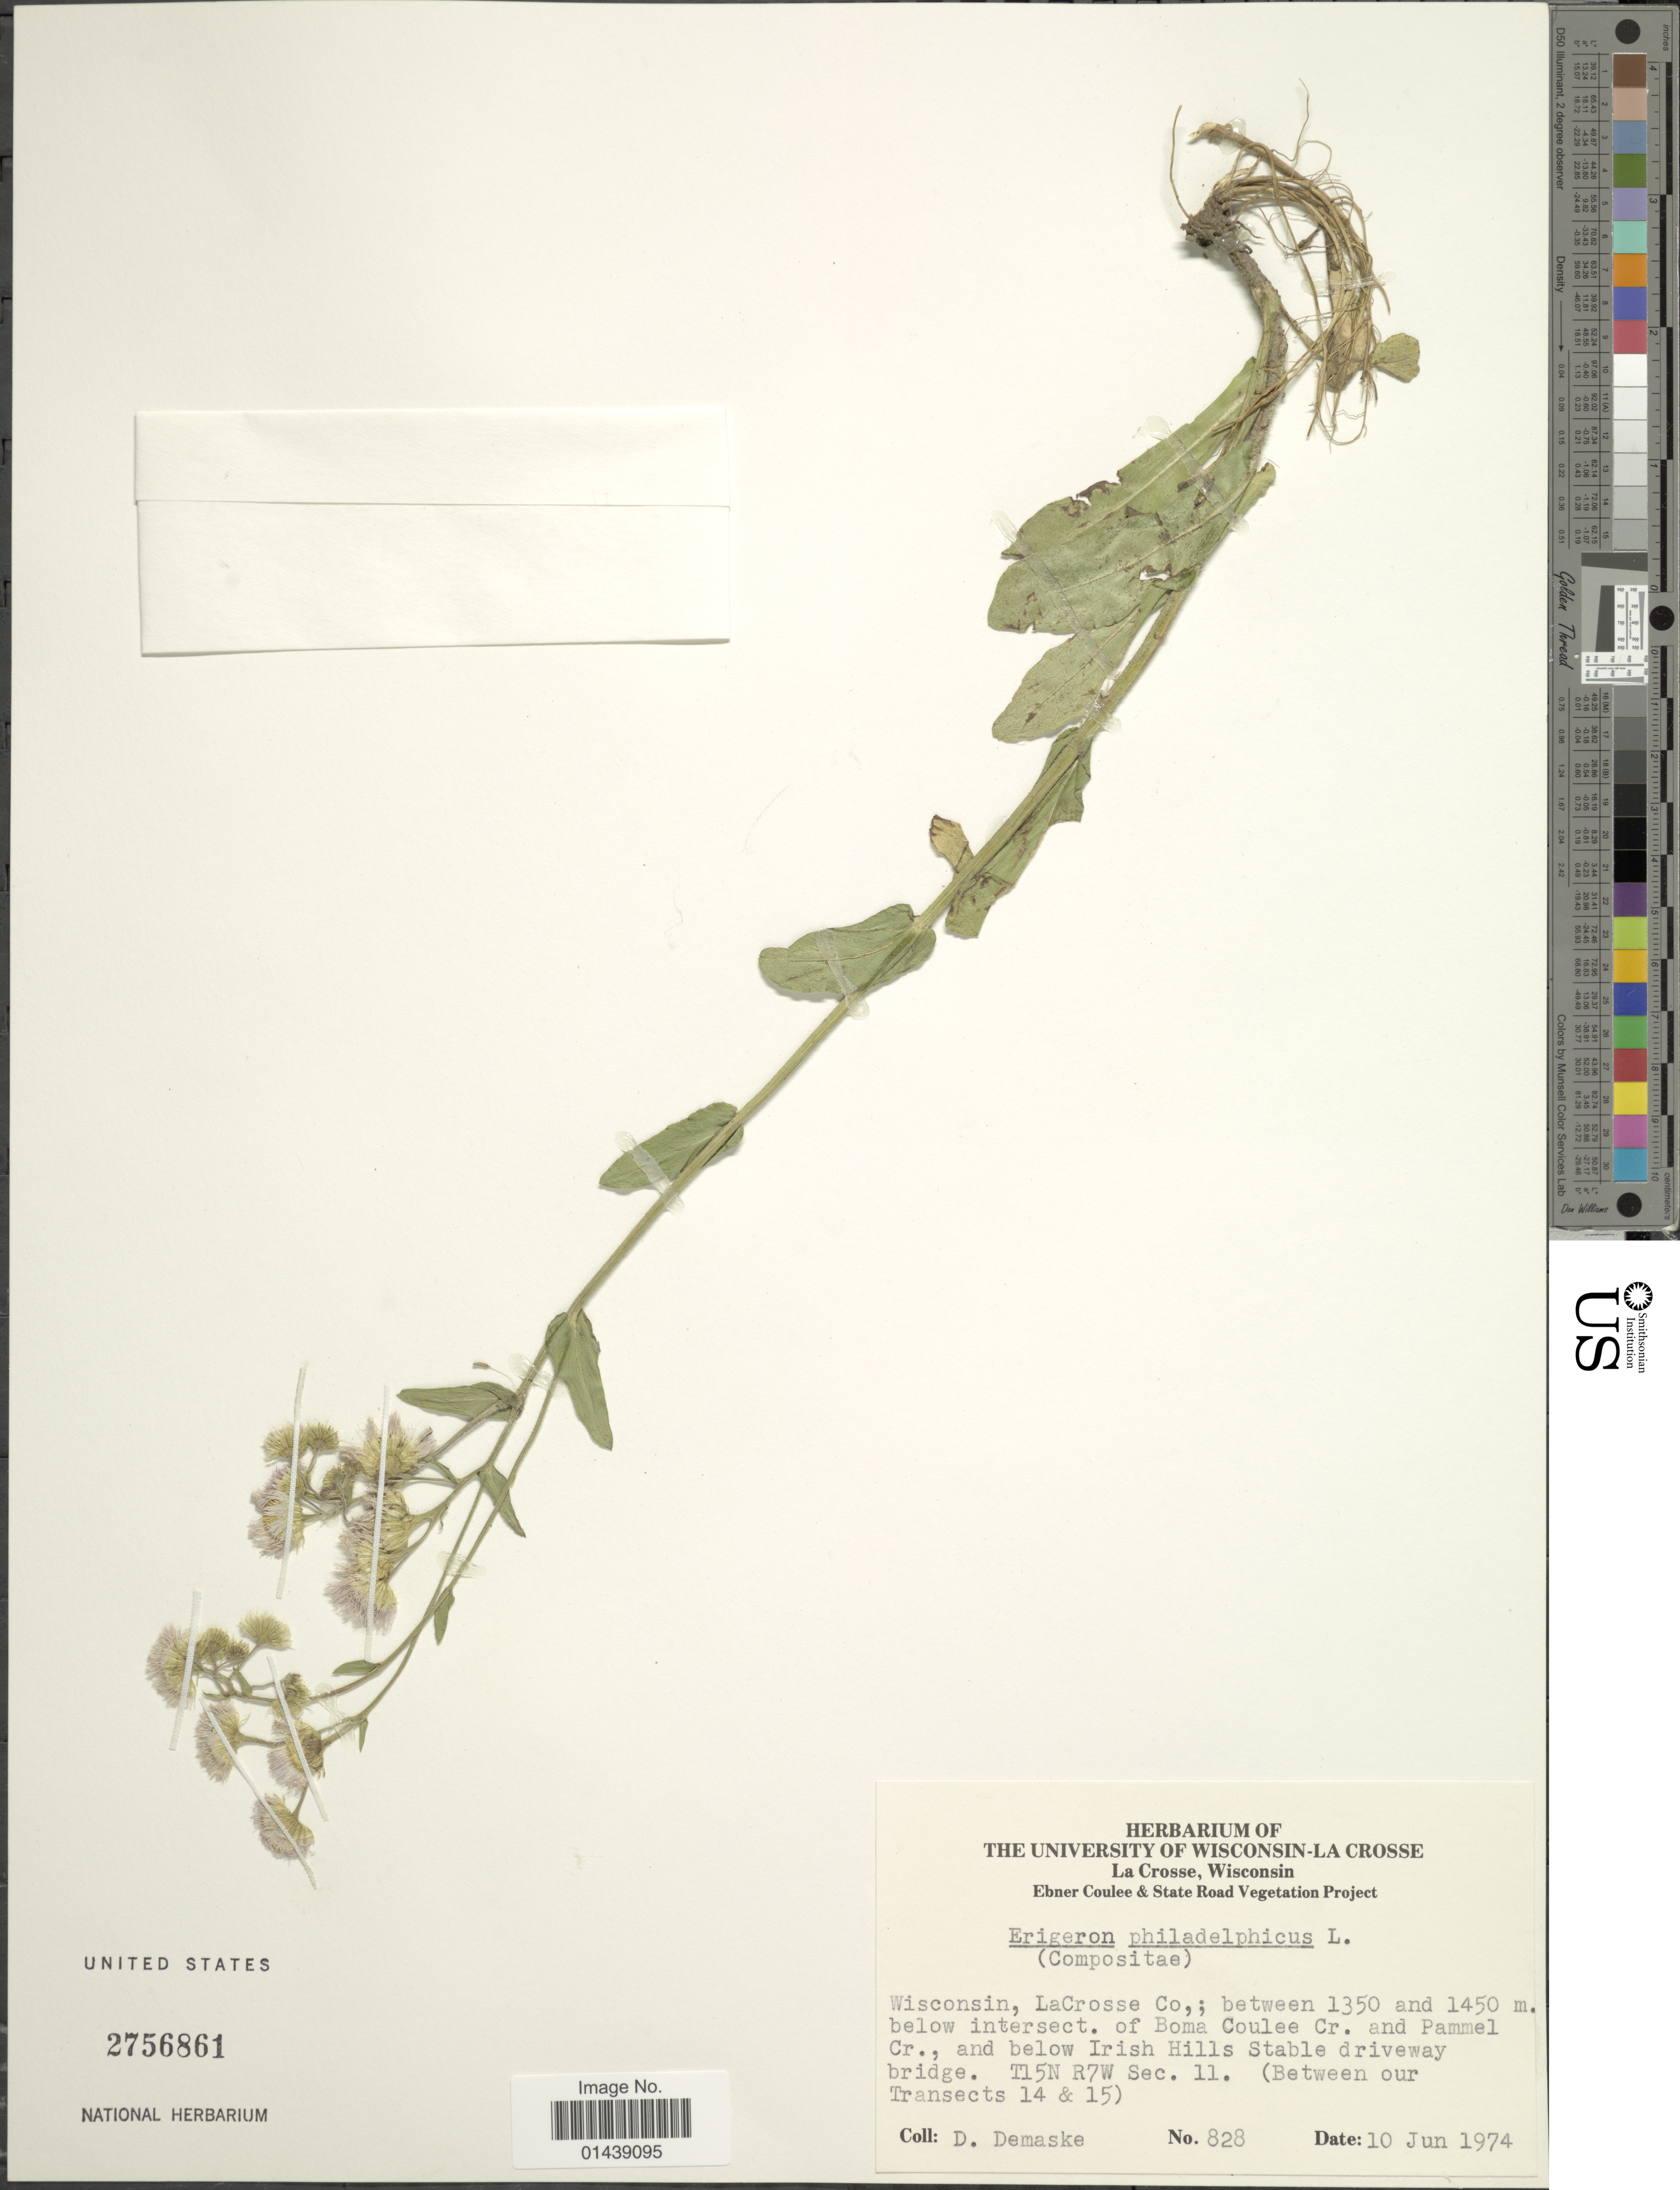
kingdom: Plantae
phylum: Tracheophyta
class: Magnoliopsida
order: Asterales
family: Asteraceae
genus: Erigeron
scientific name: Erigeron philadelphicus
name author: L.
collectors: D. Demaske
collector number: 828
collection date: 1974-06-10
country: United States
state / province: Wisconsin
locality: LaCrosse Co.; between 1350 and 1450 m. below intersect. of Boma Coulee Cr. and Pammel Cr., and below Irish Hills Stable driveway bridge. T15N R7W Sec. 11. (Between our Transects 14 & 15)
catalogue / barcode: US 2756861